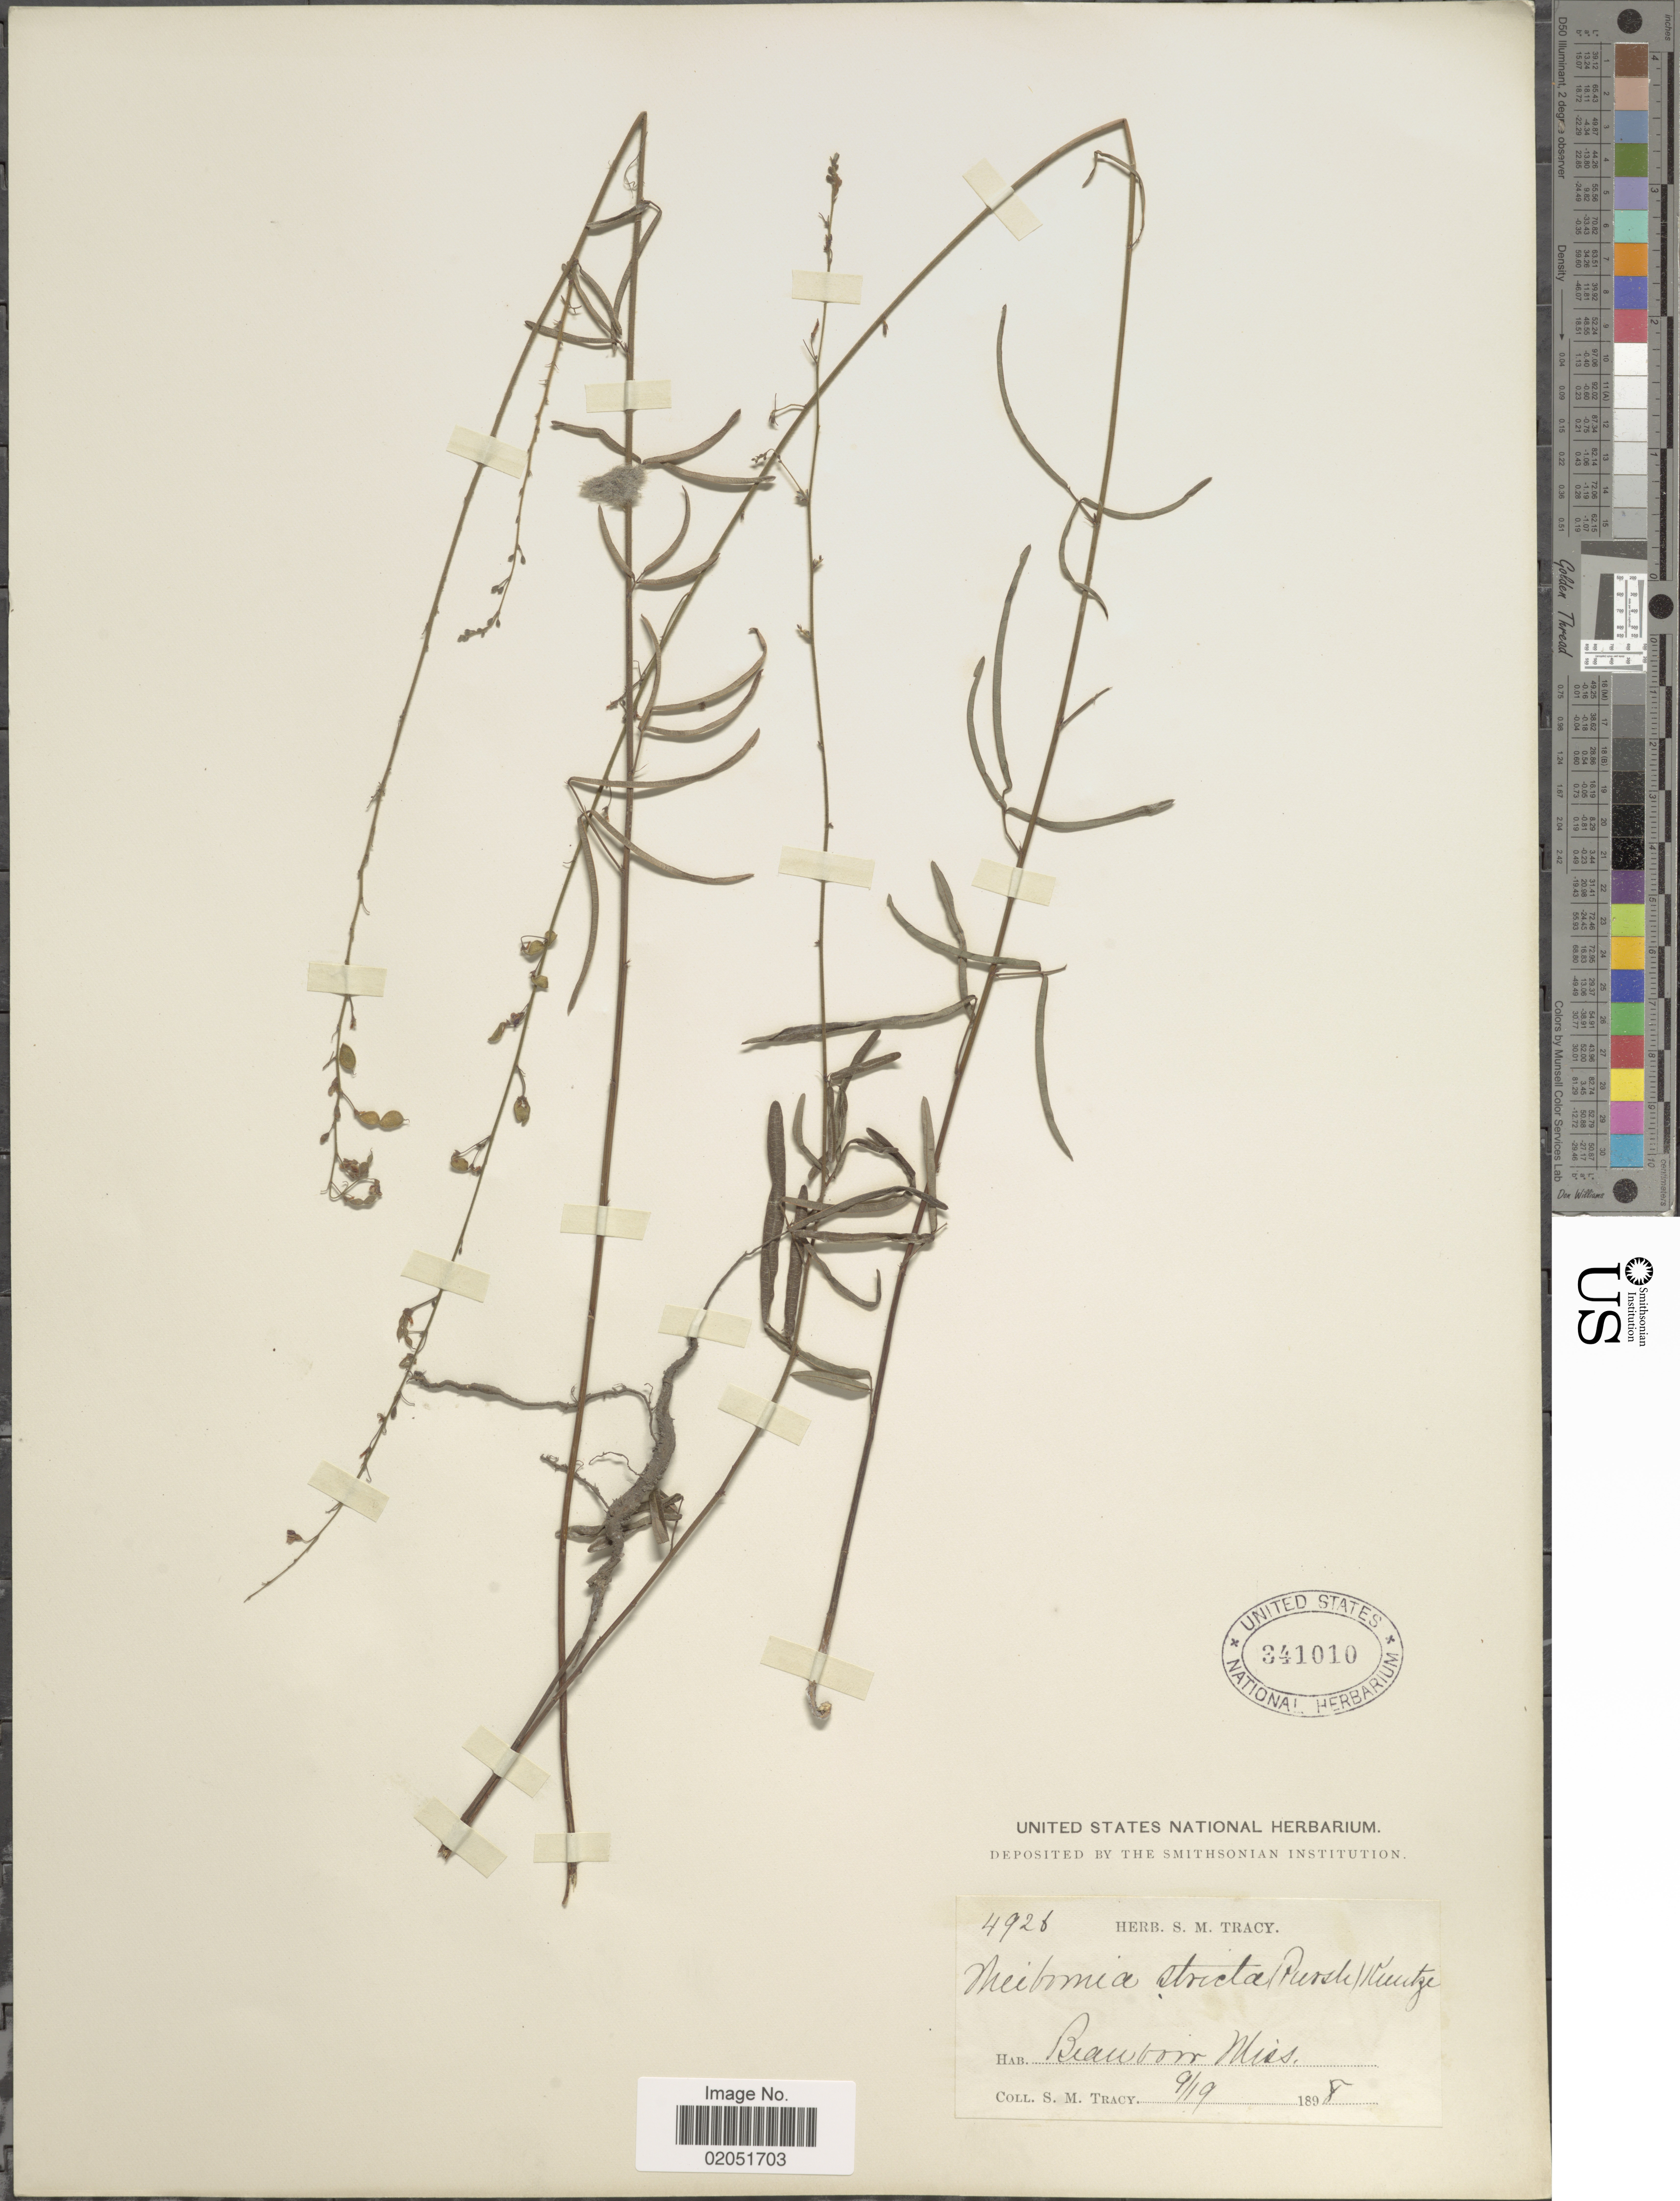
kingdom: Plantae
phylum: Tracheophyta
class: Magnoliopsida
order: Fabales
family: Fabaceae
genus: Desmodium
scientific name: Desmodium strictum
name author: (Pursh) DC.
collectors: S. M. Tracy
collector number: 4926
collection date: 1898-09-19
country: United States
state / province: Mississippi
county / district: Harrison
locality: Beauvorr, Miss.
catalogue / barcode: US 341010